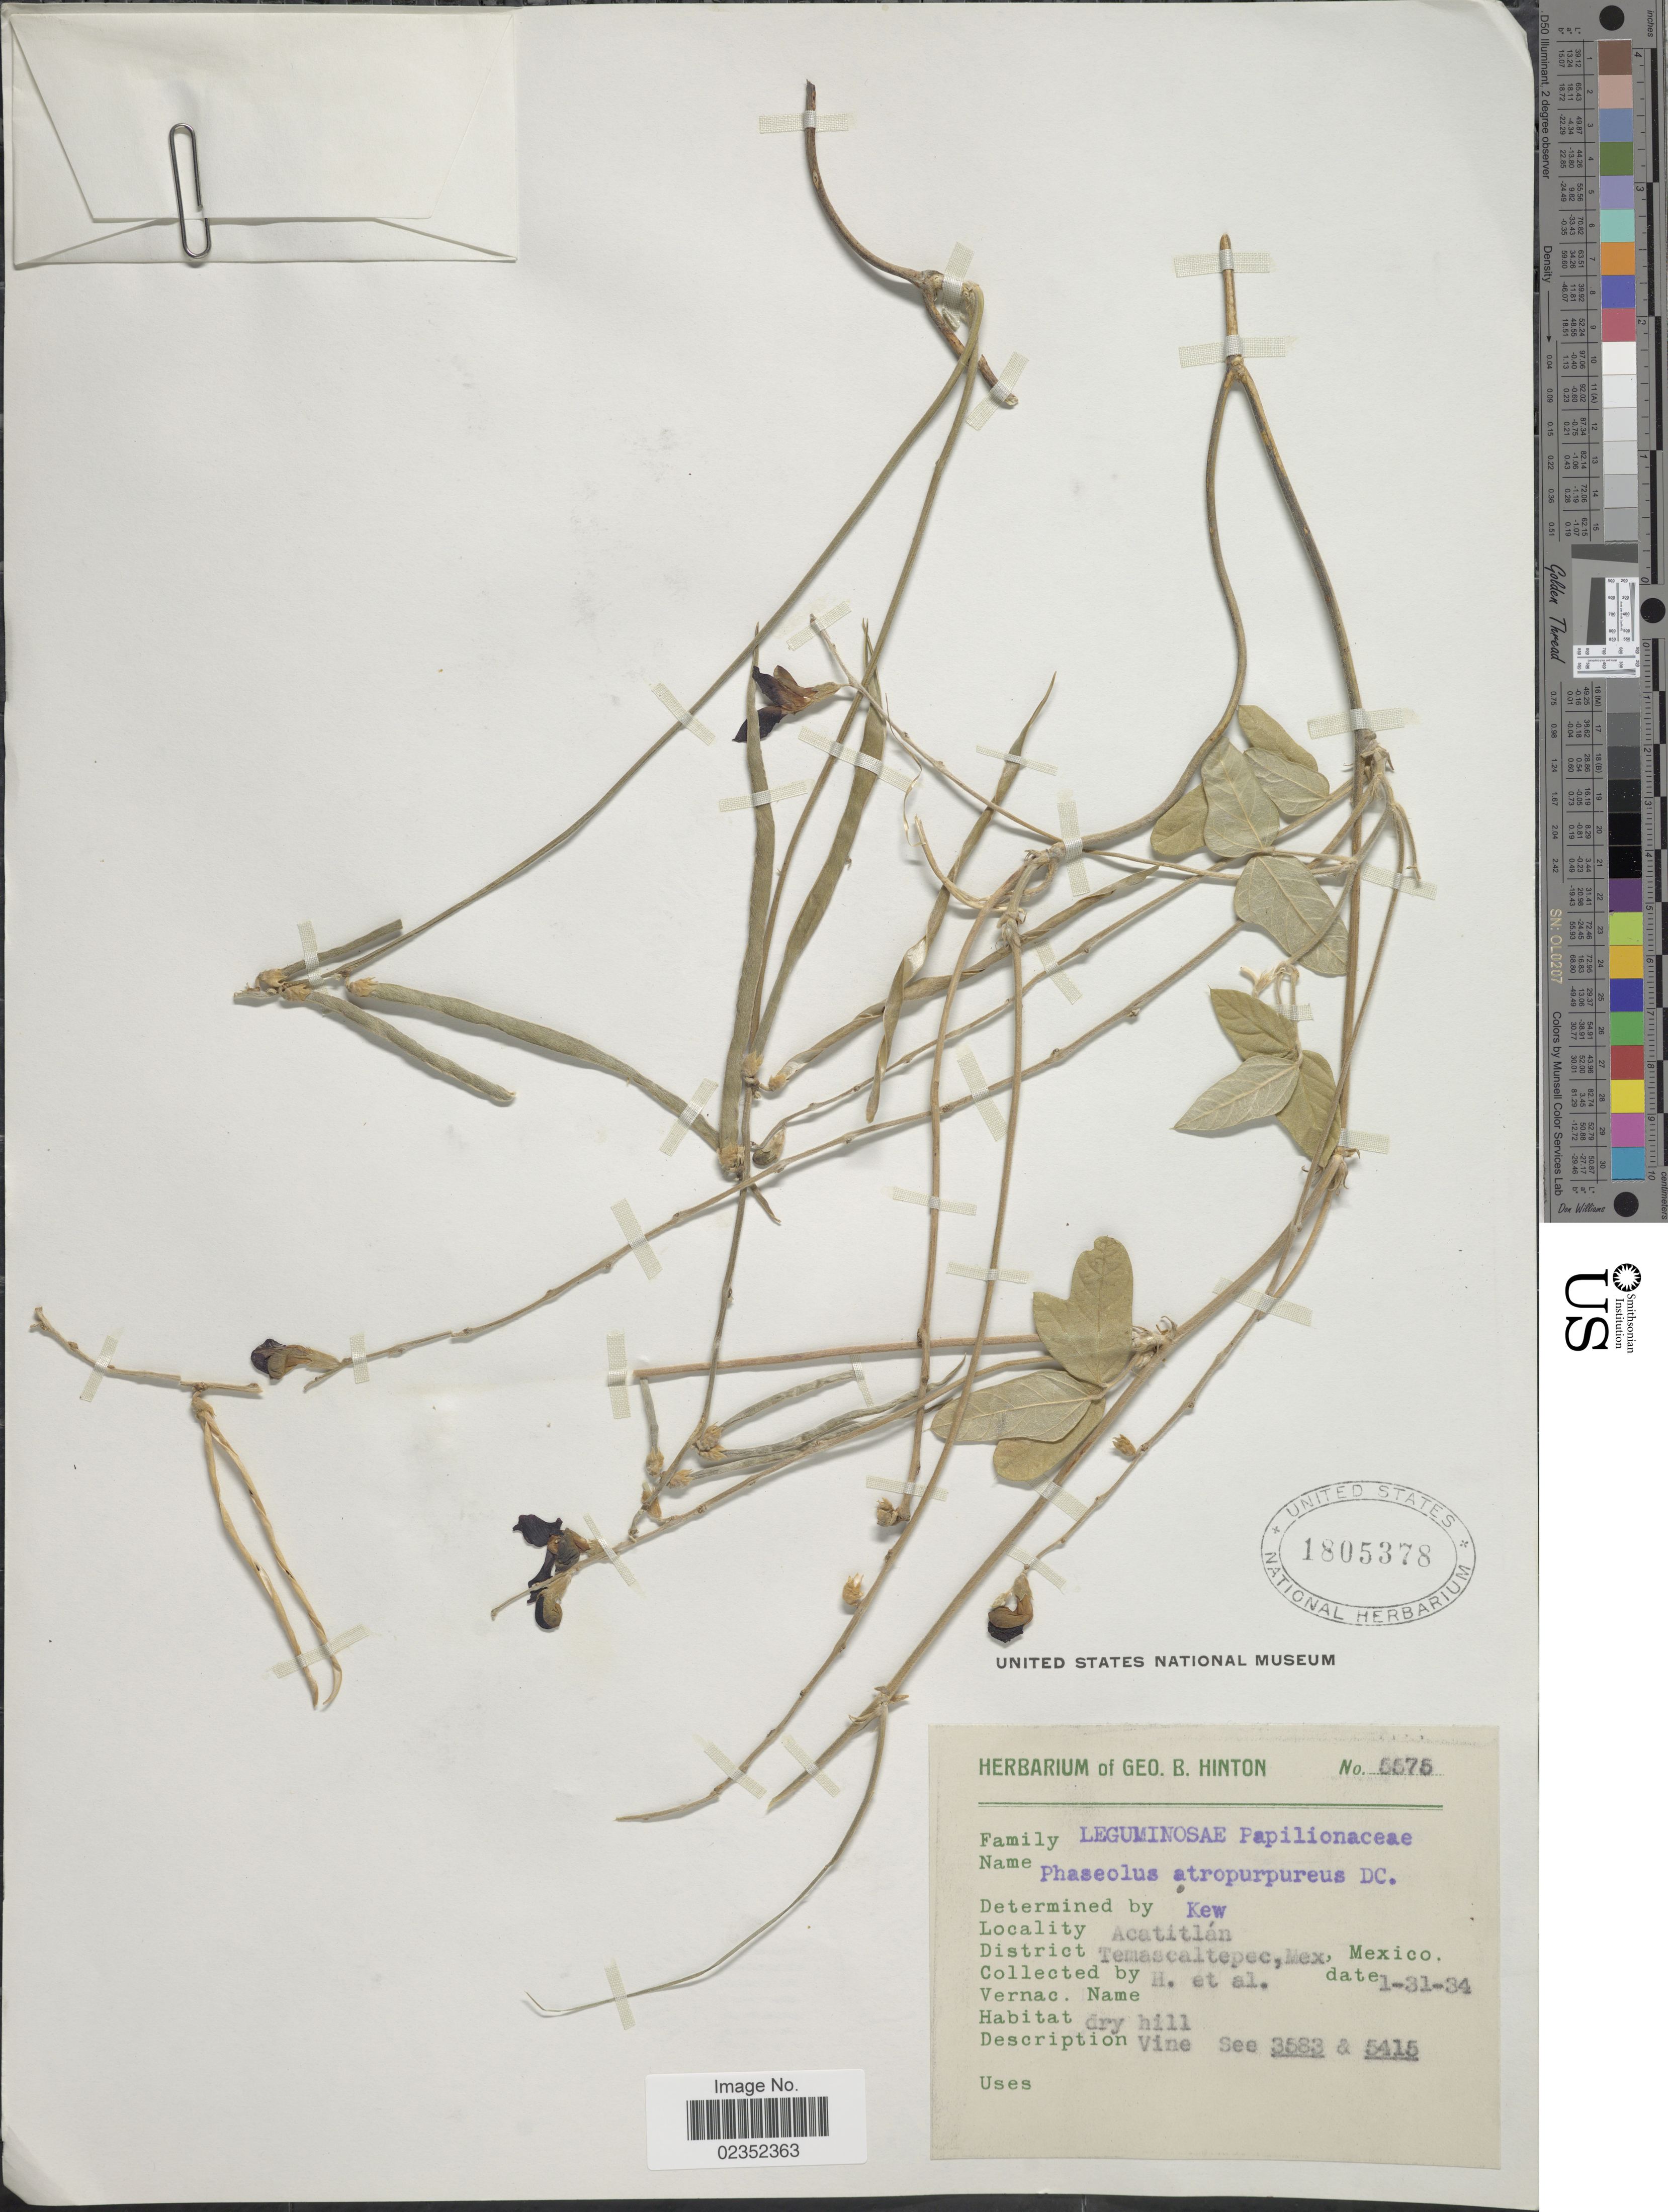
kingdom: Plantae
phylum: Tracheophyta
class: Magnoliopsida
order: Fabales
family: Fabaceae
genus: Macroptilium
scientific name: Macroptilium atropurpureum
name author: (DC.) Urb.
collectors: G. B. Hinton & et al.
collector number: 5575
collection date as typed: Transcribed d/m/y: 31/1/34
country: Mexico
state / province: México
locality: Acatitlan. District Temascaltepec, Mex.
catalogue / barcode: US 1805378